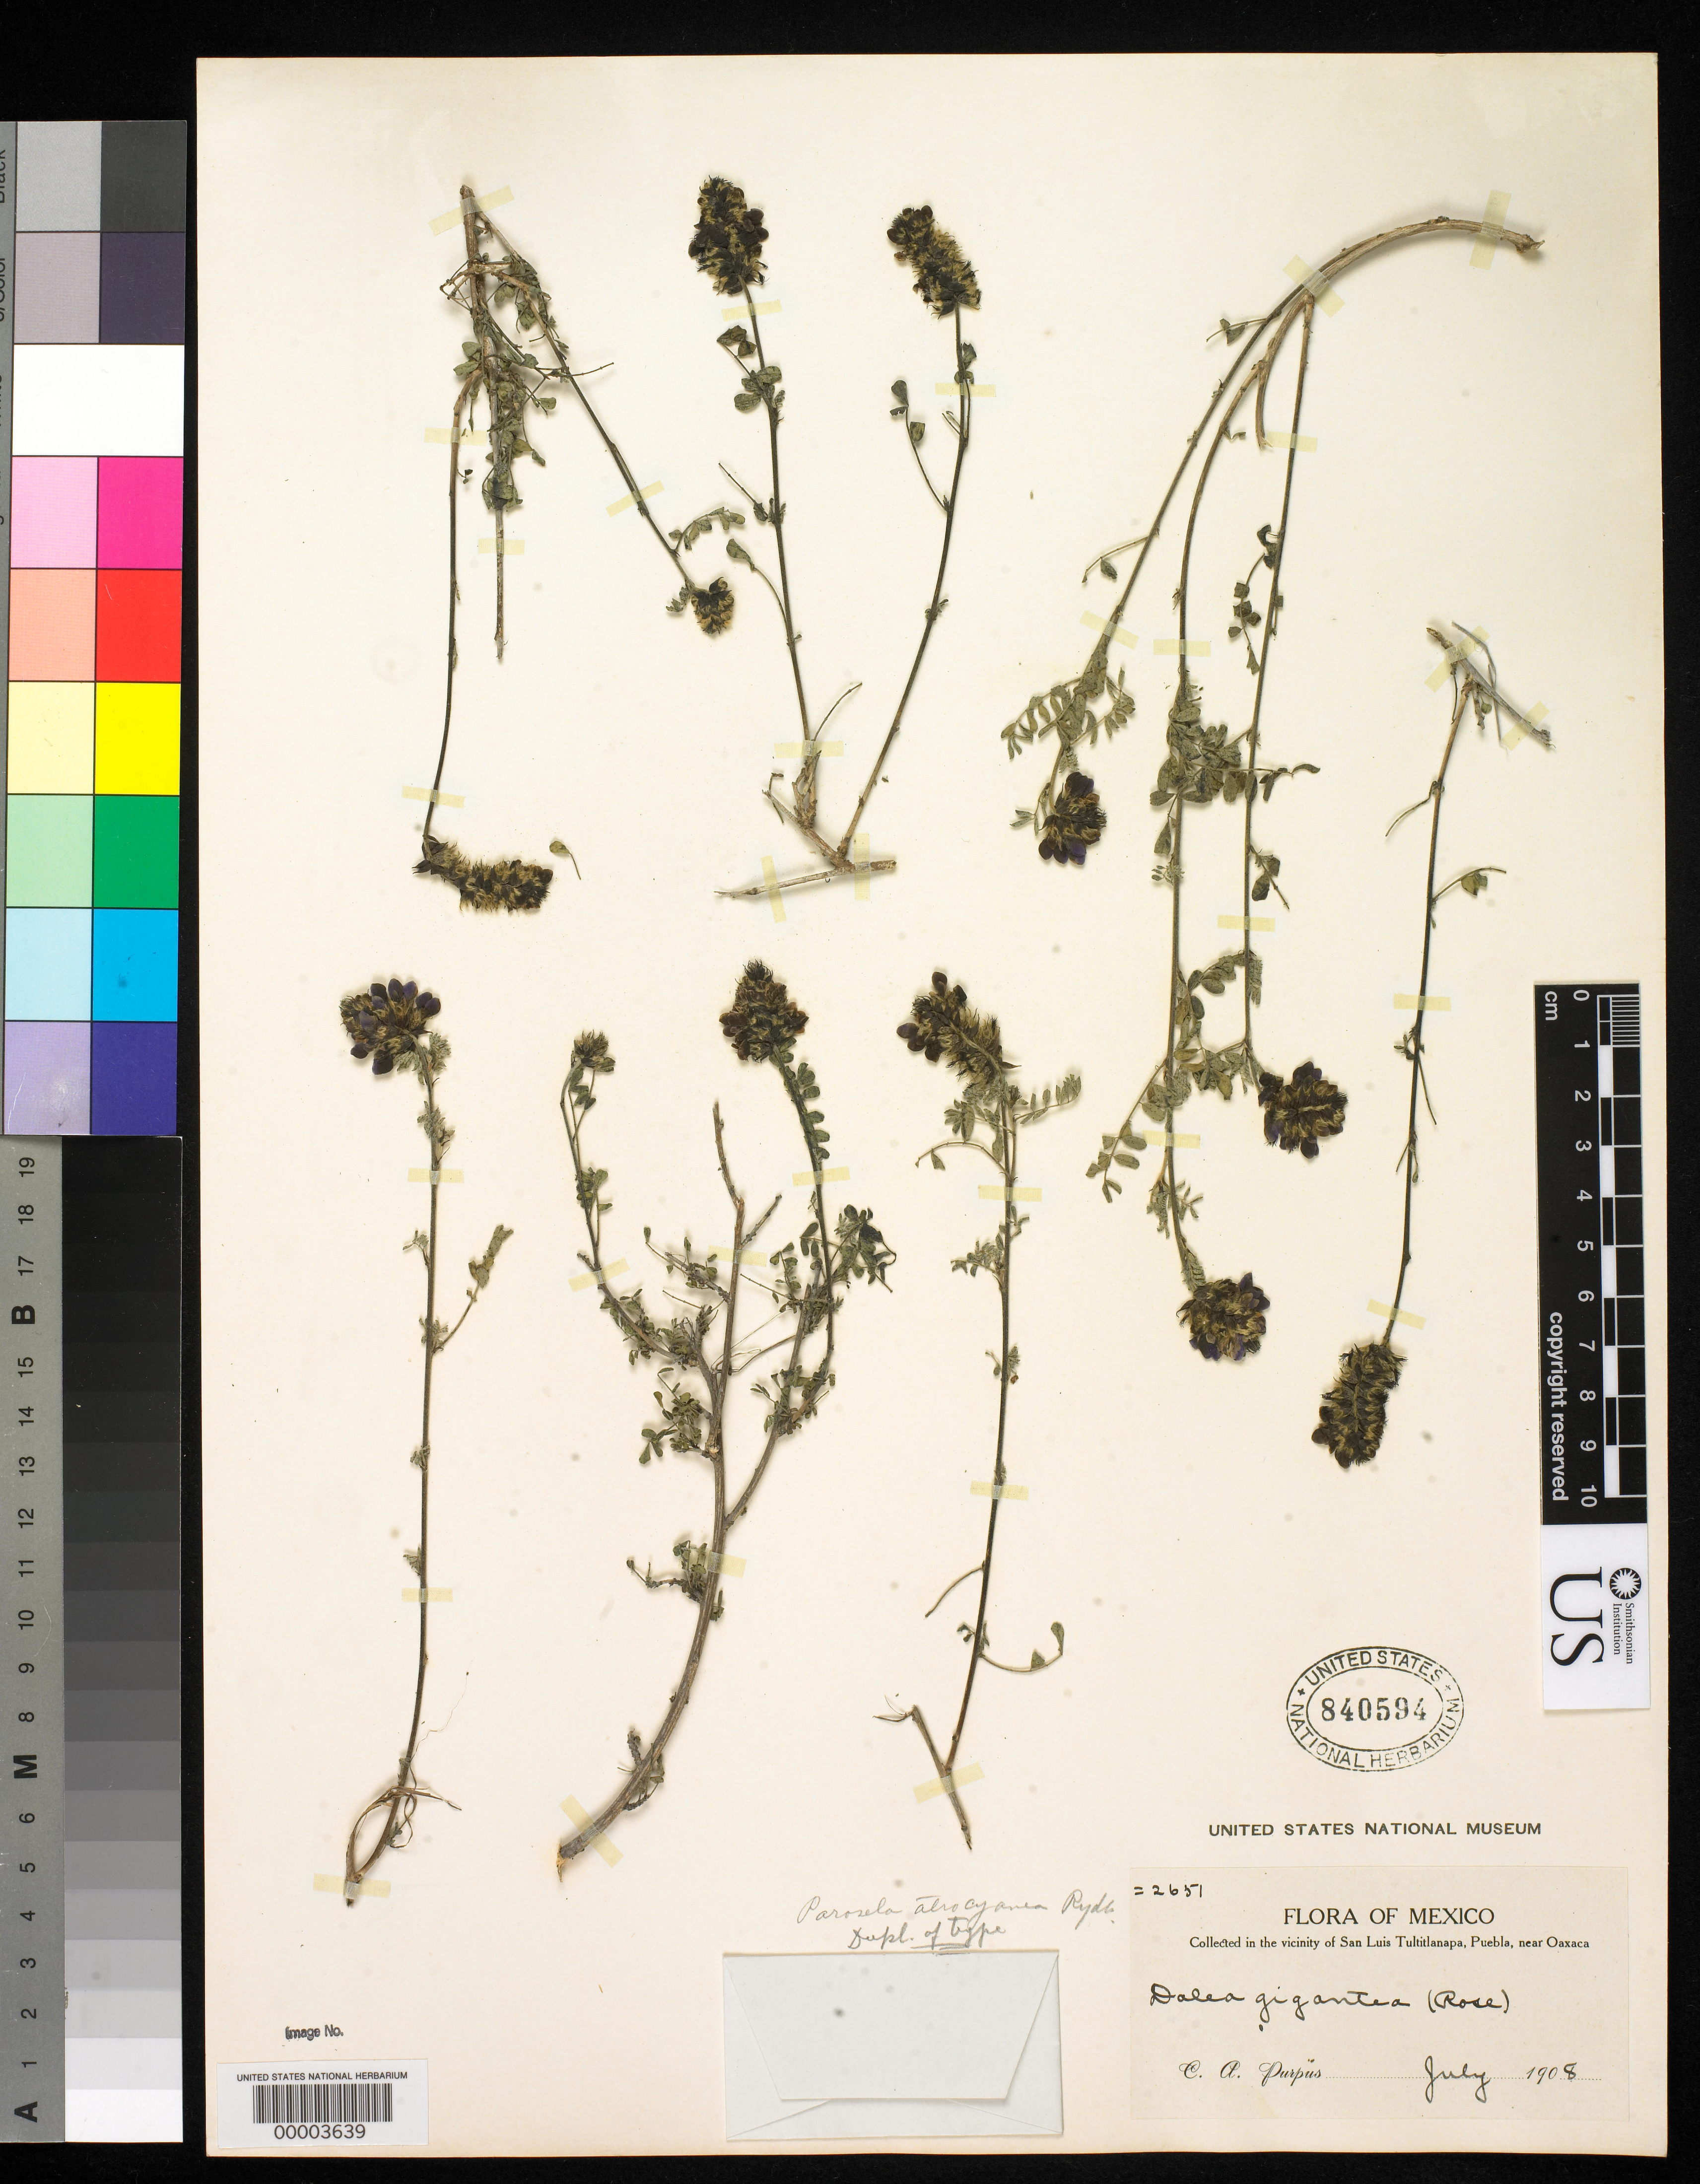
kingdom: Plantae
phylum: Tracheophyta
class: Magnoliopsida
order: Fabales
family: Fabaceae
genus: Parosela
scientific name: Parosela atrocyanea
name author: Rydb.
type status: Isotype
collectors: C. A. Purpus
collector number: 2651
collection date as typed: Jul 1908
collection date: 1908-07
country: Mexico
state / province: Puebla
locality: San Luis Tultitlanapa vicinity.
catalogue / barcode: US 840594